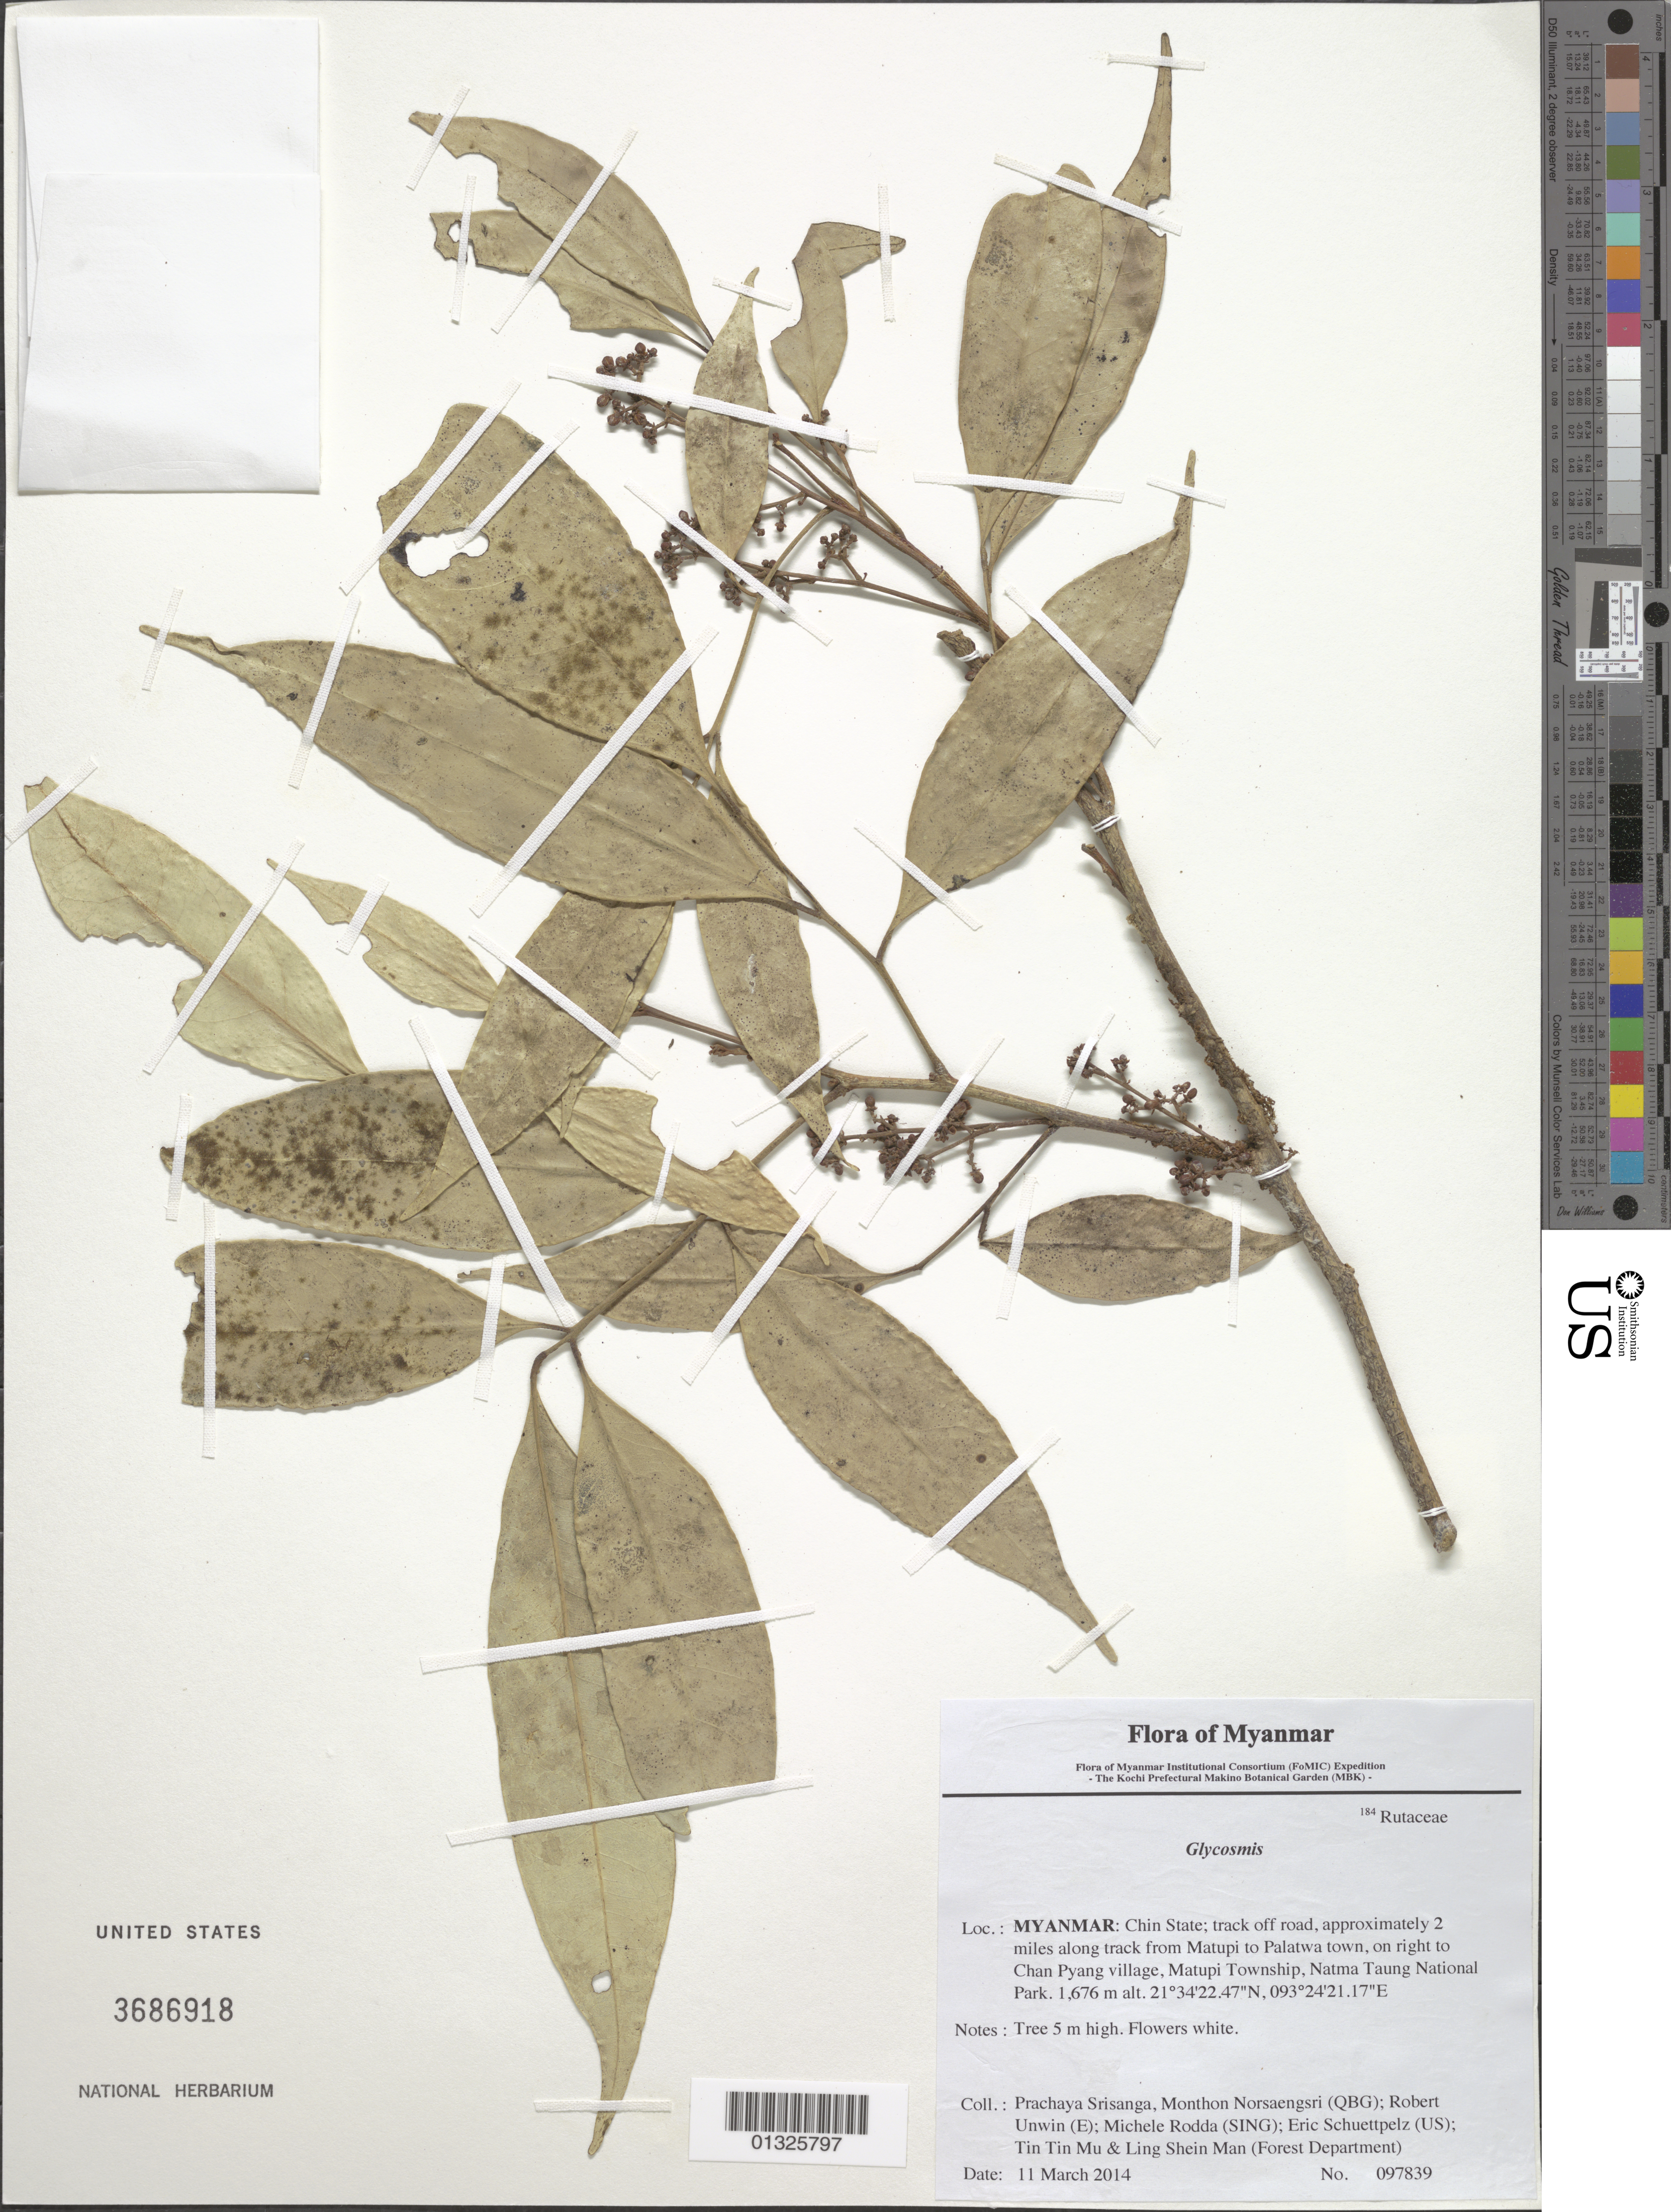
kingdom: Plantae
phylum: Tracheophyta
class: Magnoliopsida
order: Sapindales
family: Rutaceae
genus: Glycosmis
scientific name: Glycosmis sp.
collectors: P. Srisanga, M. Norsaengsri, R. Unwin, M. Rodda, E. Schuettpelz, Tin Tin Mu & Ling Shein Man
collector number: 97839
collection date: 2014-03-11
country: Myanmar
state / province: Chin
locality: Track off road, approximately 2 miles along track from Matupi to Palatwa town, on right to Chan Pyang village, Matupi Township, Natma Taung National Park.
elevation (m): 1676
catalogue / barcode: US 3686918